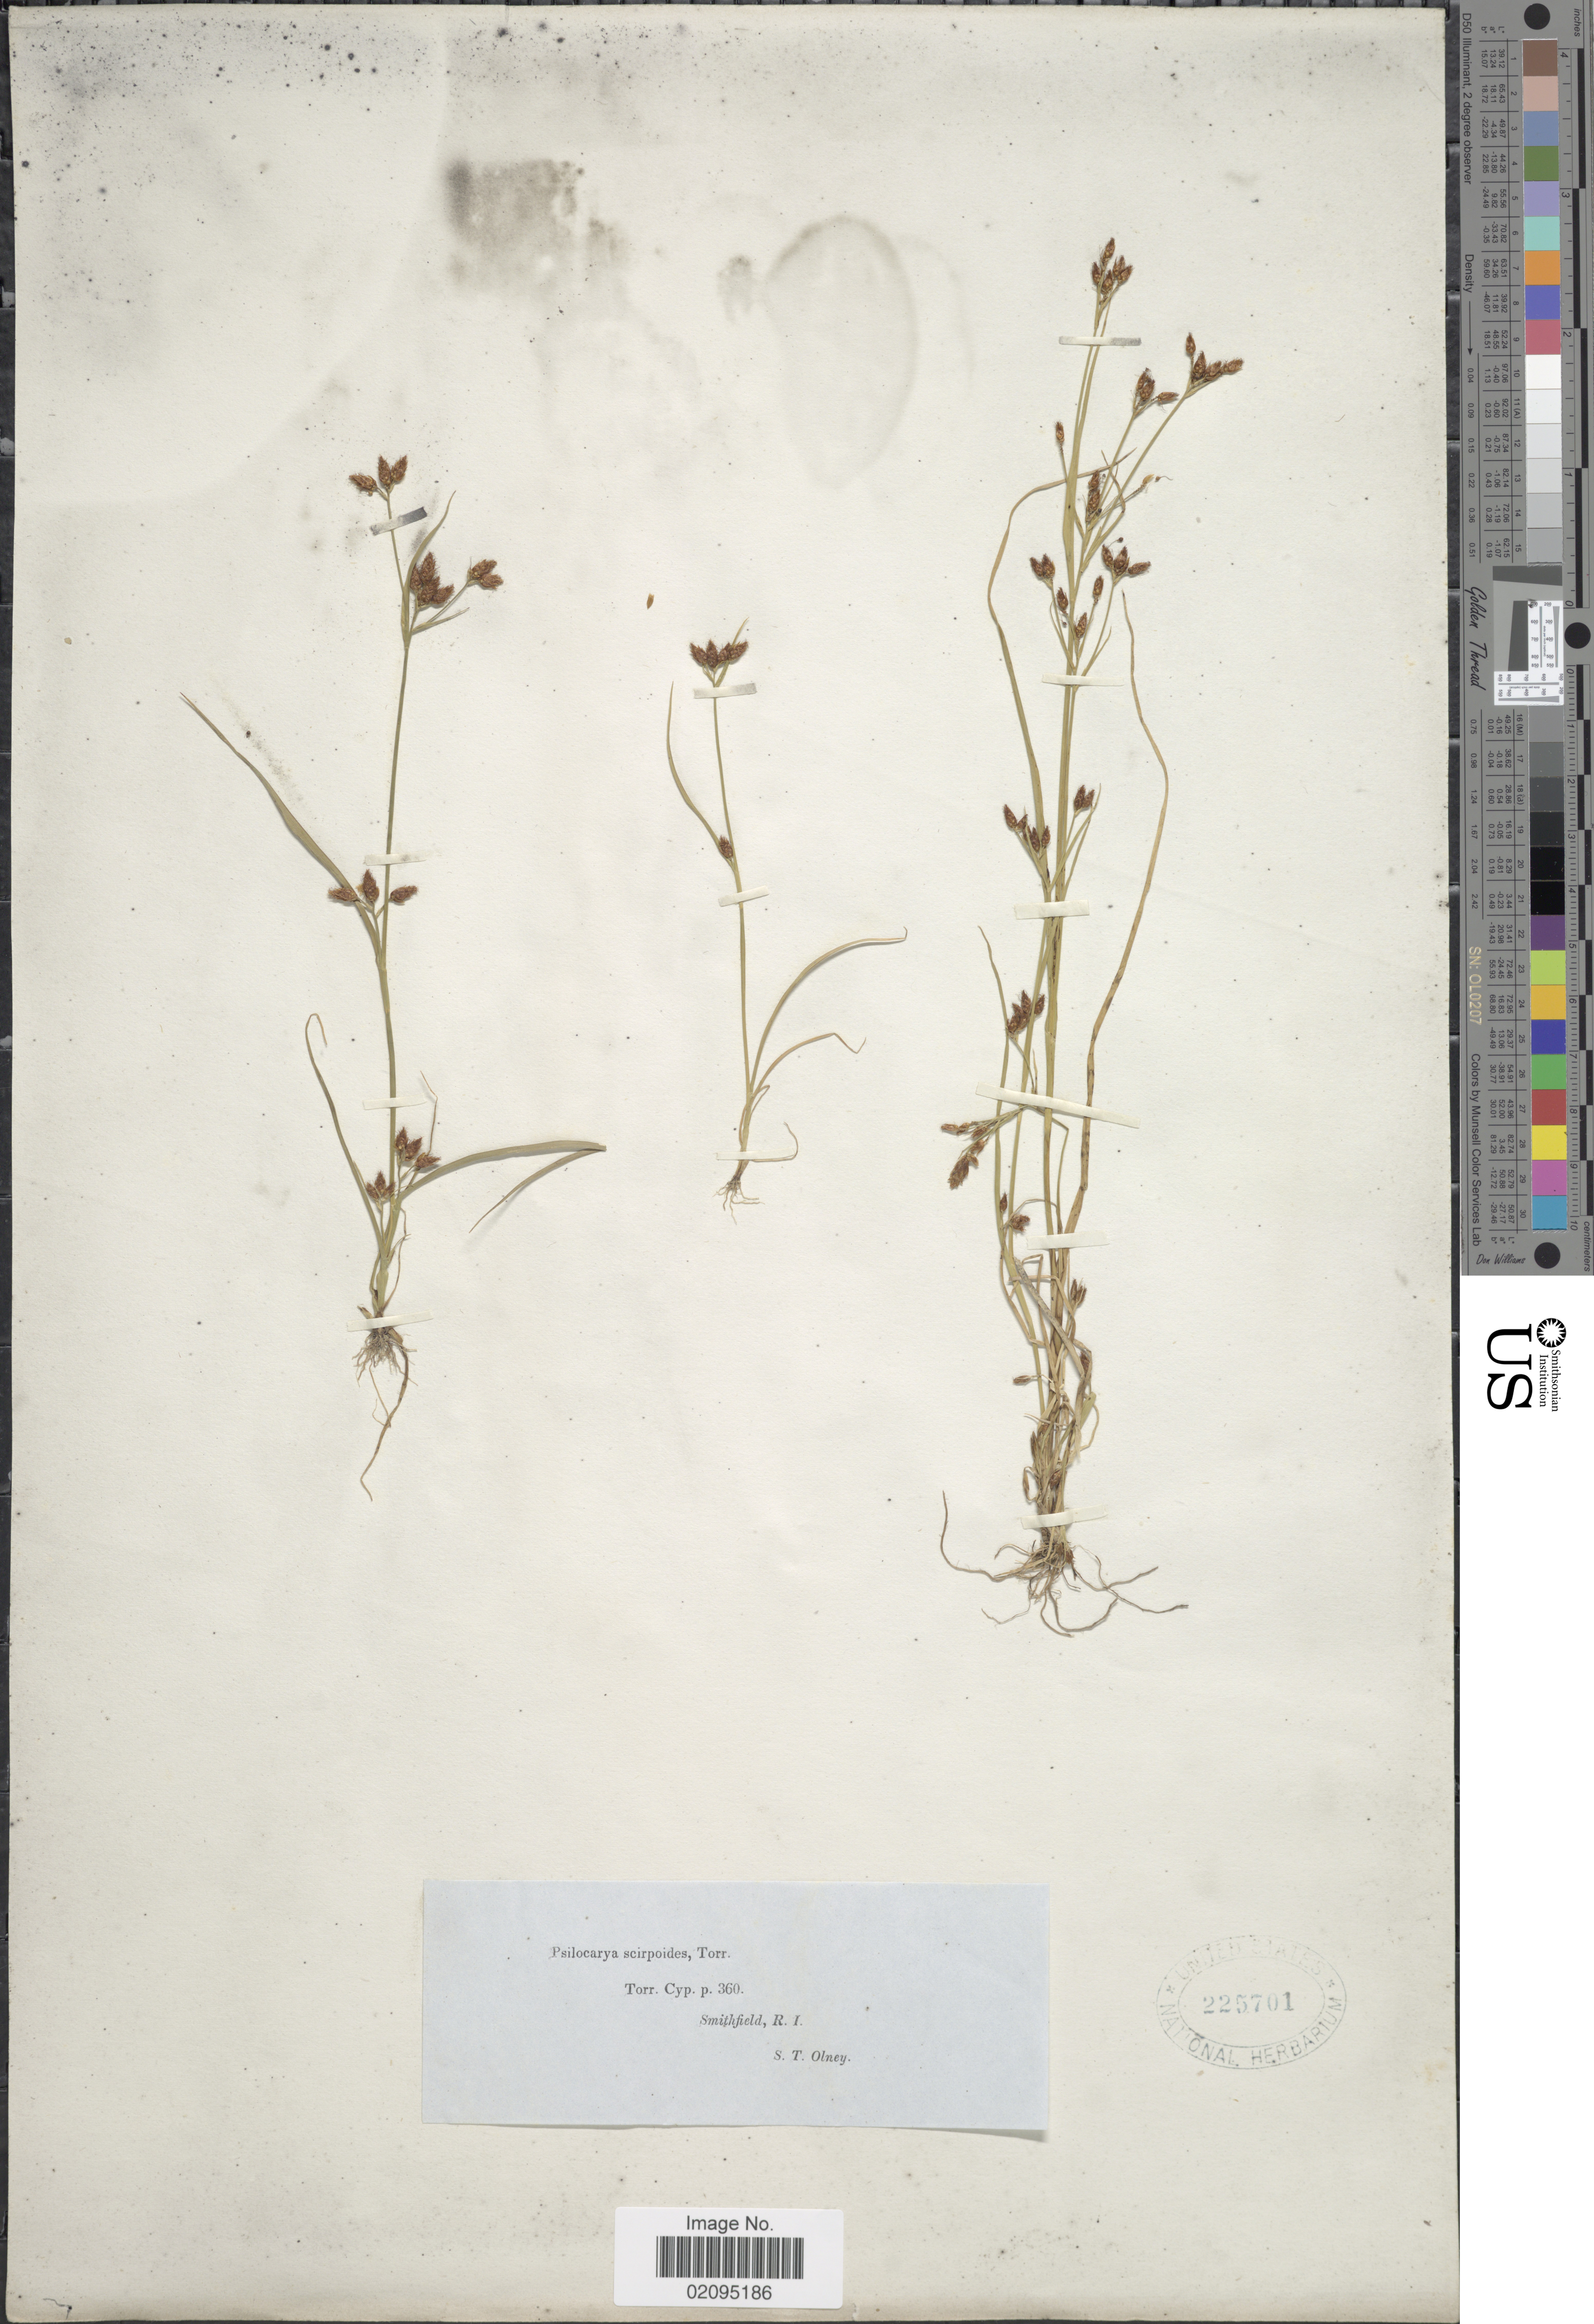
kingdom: Plantae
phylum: Tracheophyta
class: Liliopsida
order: Poales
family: Cyperaceae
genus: Rhynchospora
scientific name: Rhynchospora scirpoides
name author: (Torr.) Griseb.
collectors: S. Olney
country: United States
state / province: Rhode Island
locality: Smithfield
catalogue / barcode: US 225701